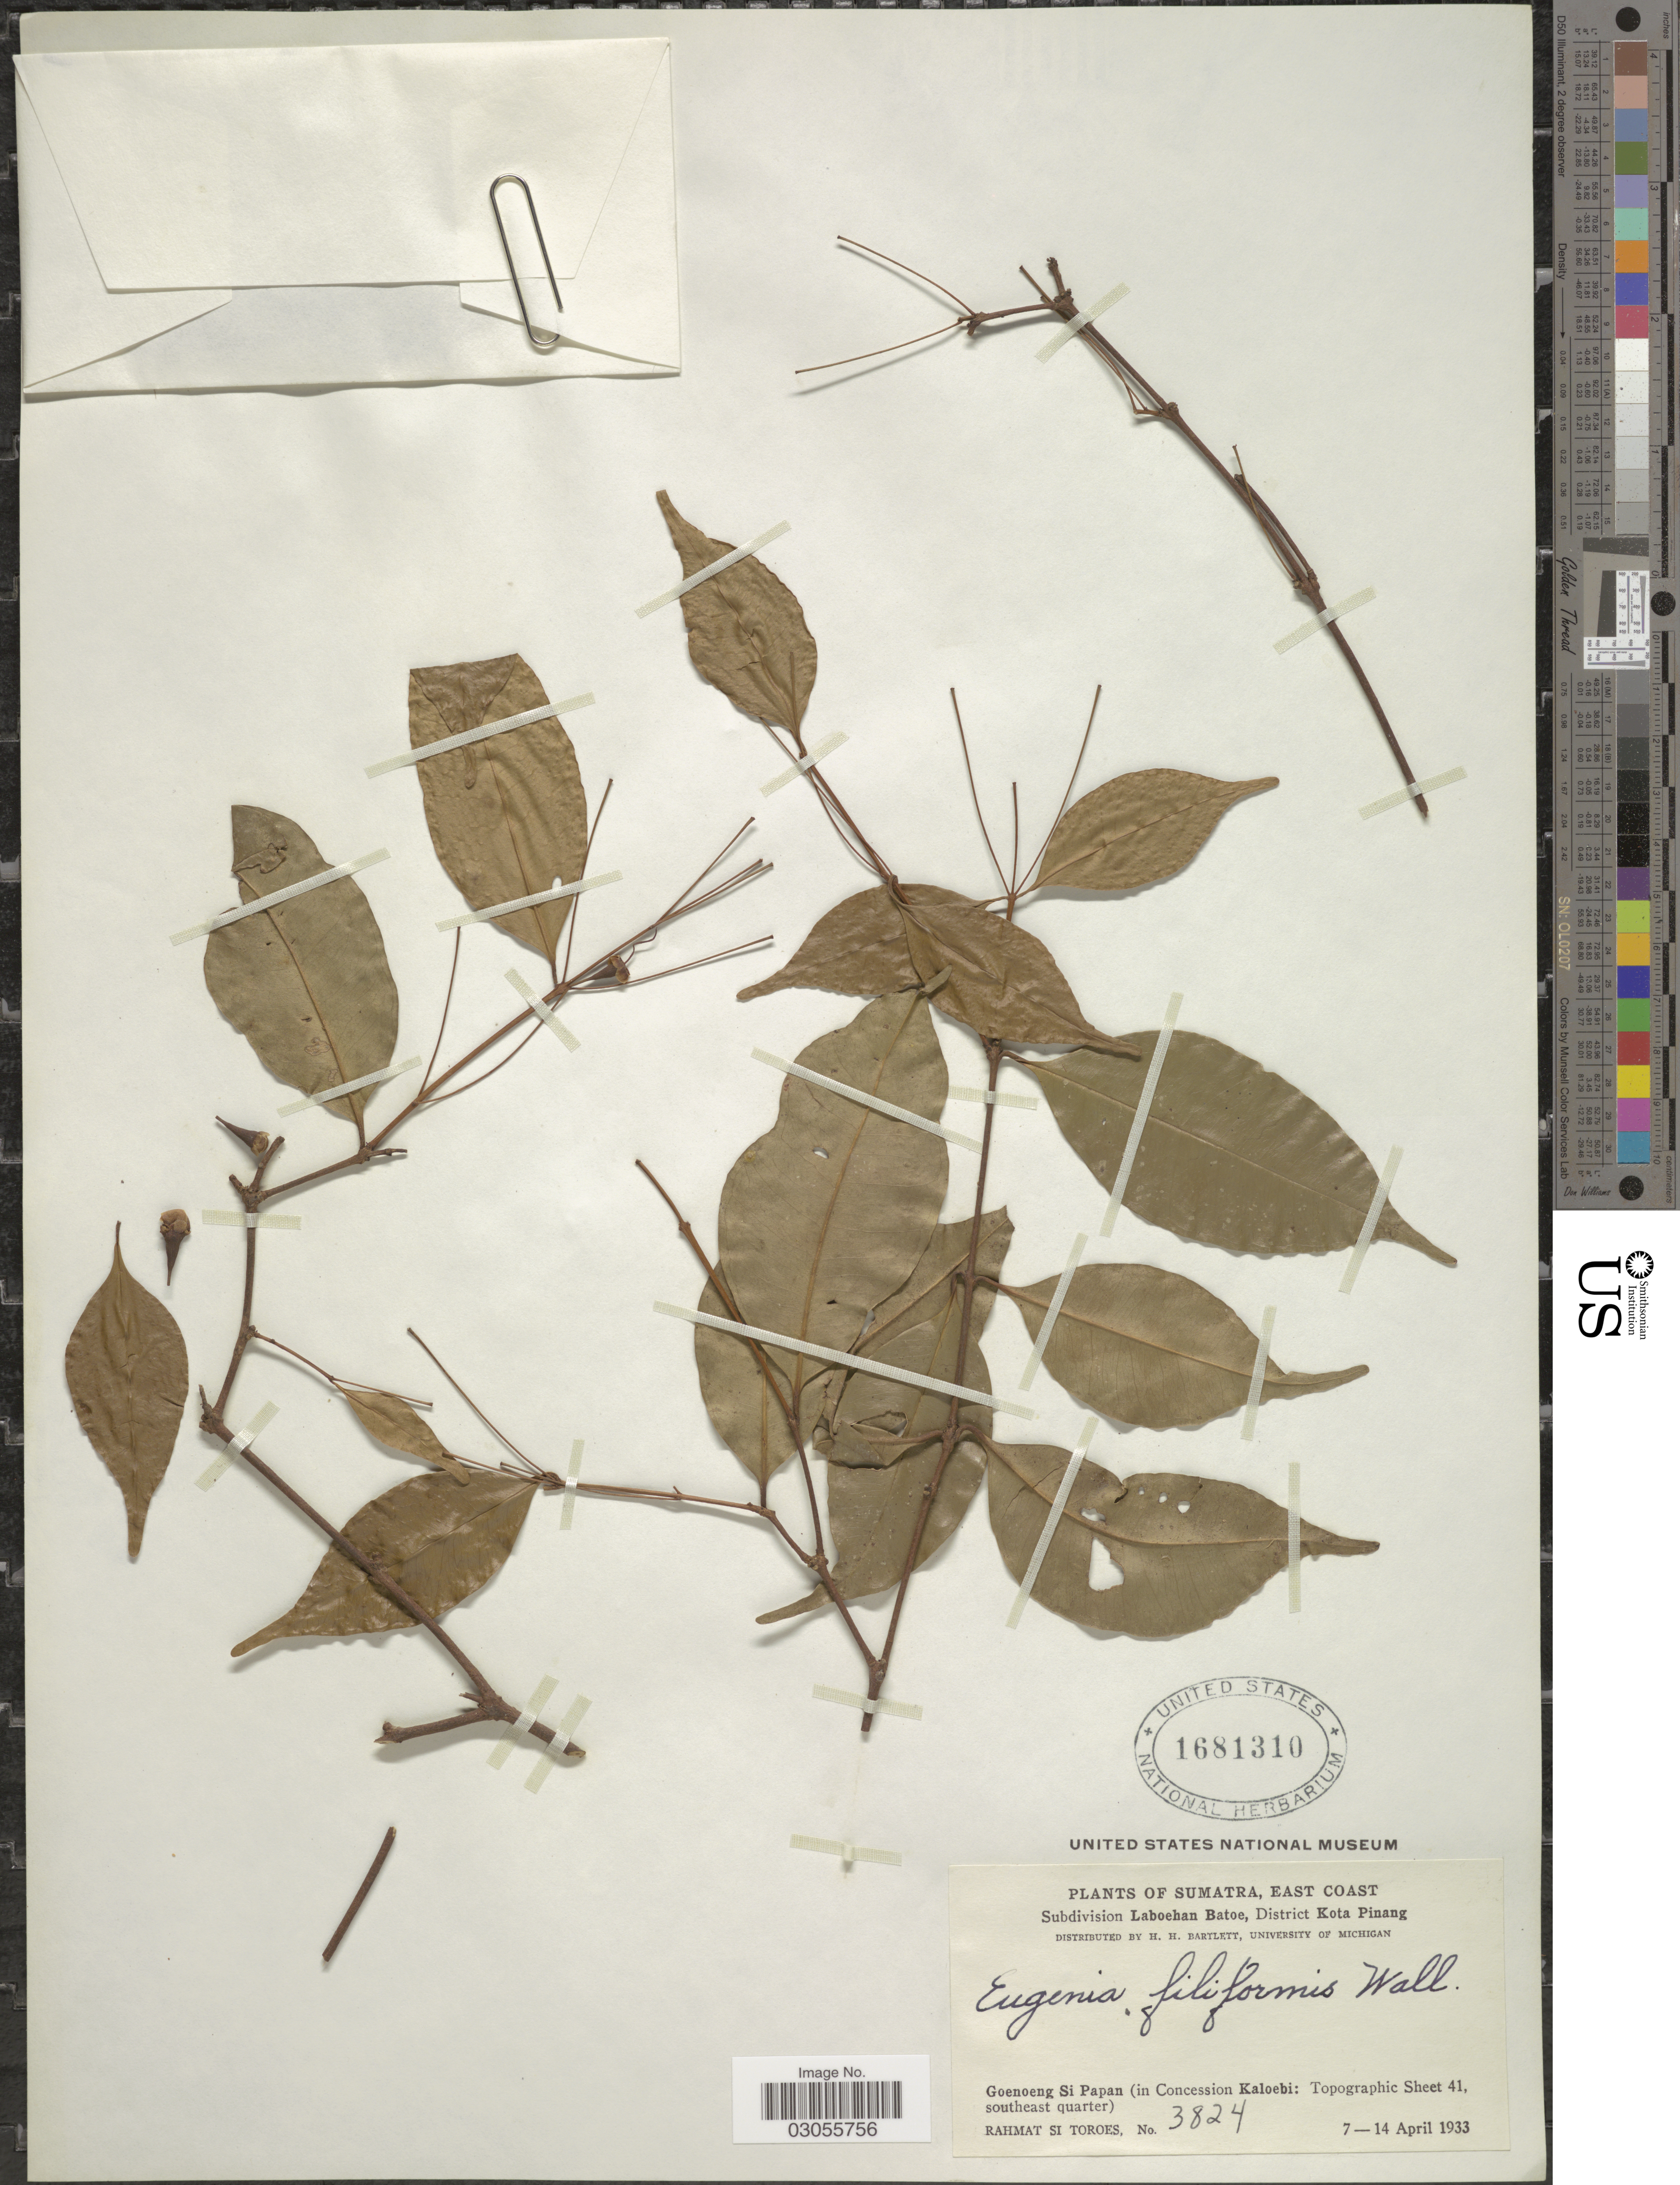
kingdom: Plantae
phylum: Tracheophyta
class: Magnoliopsida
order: Myrtales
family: Myrtaceae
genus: Syzygium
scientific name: Syzygium filiforme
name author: Chantar. & J.Parn.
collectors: Rahmat Si Boeea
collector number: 3824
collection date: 1933-04-07/1933-04-14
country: Indonesia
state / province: Sumatra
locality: East Coast. Subdivision Laboehan Batoe, District Kota Pinang. Goenoeng Si Papan (in Concession Kaloebi: Topographic Sheet 41, southeast quarter).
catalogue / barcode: US 1681310